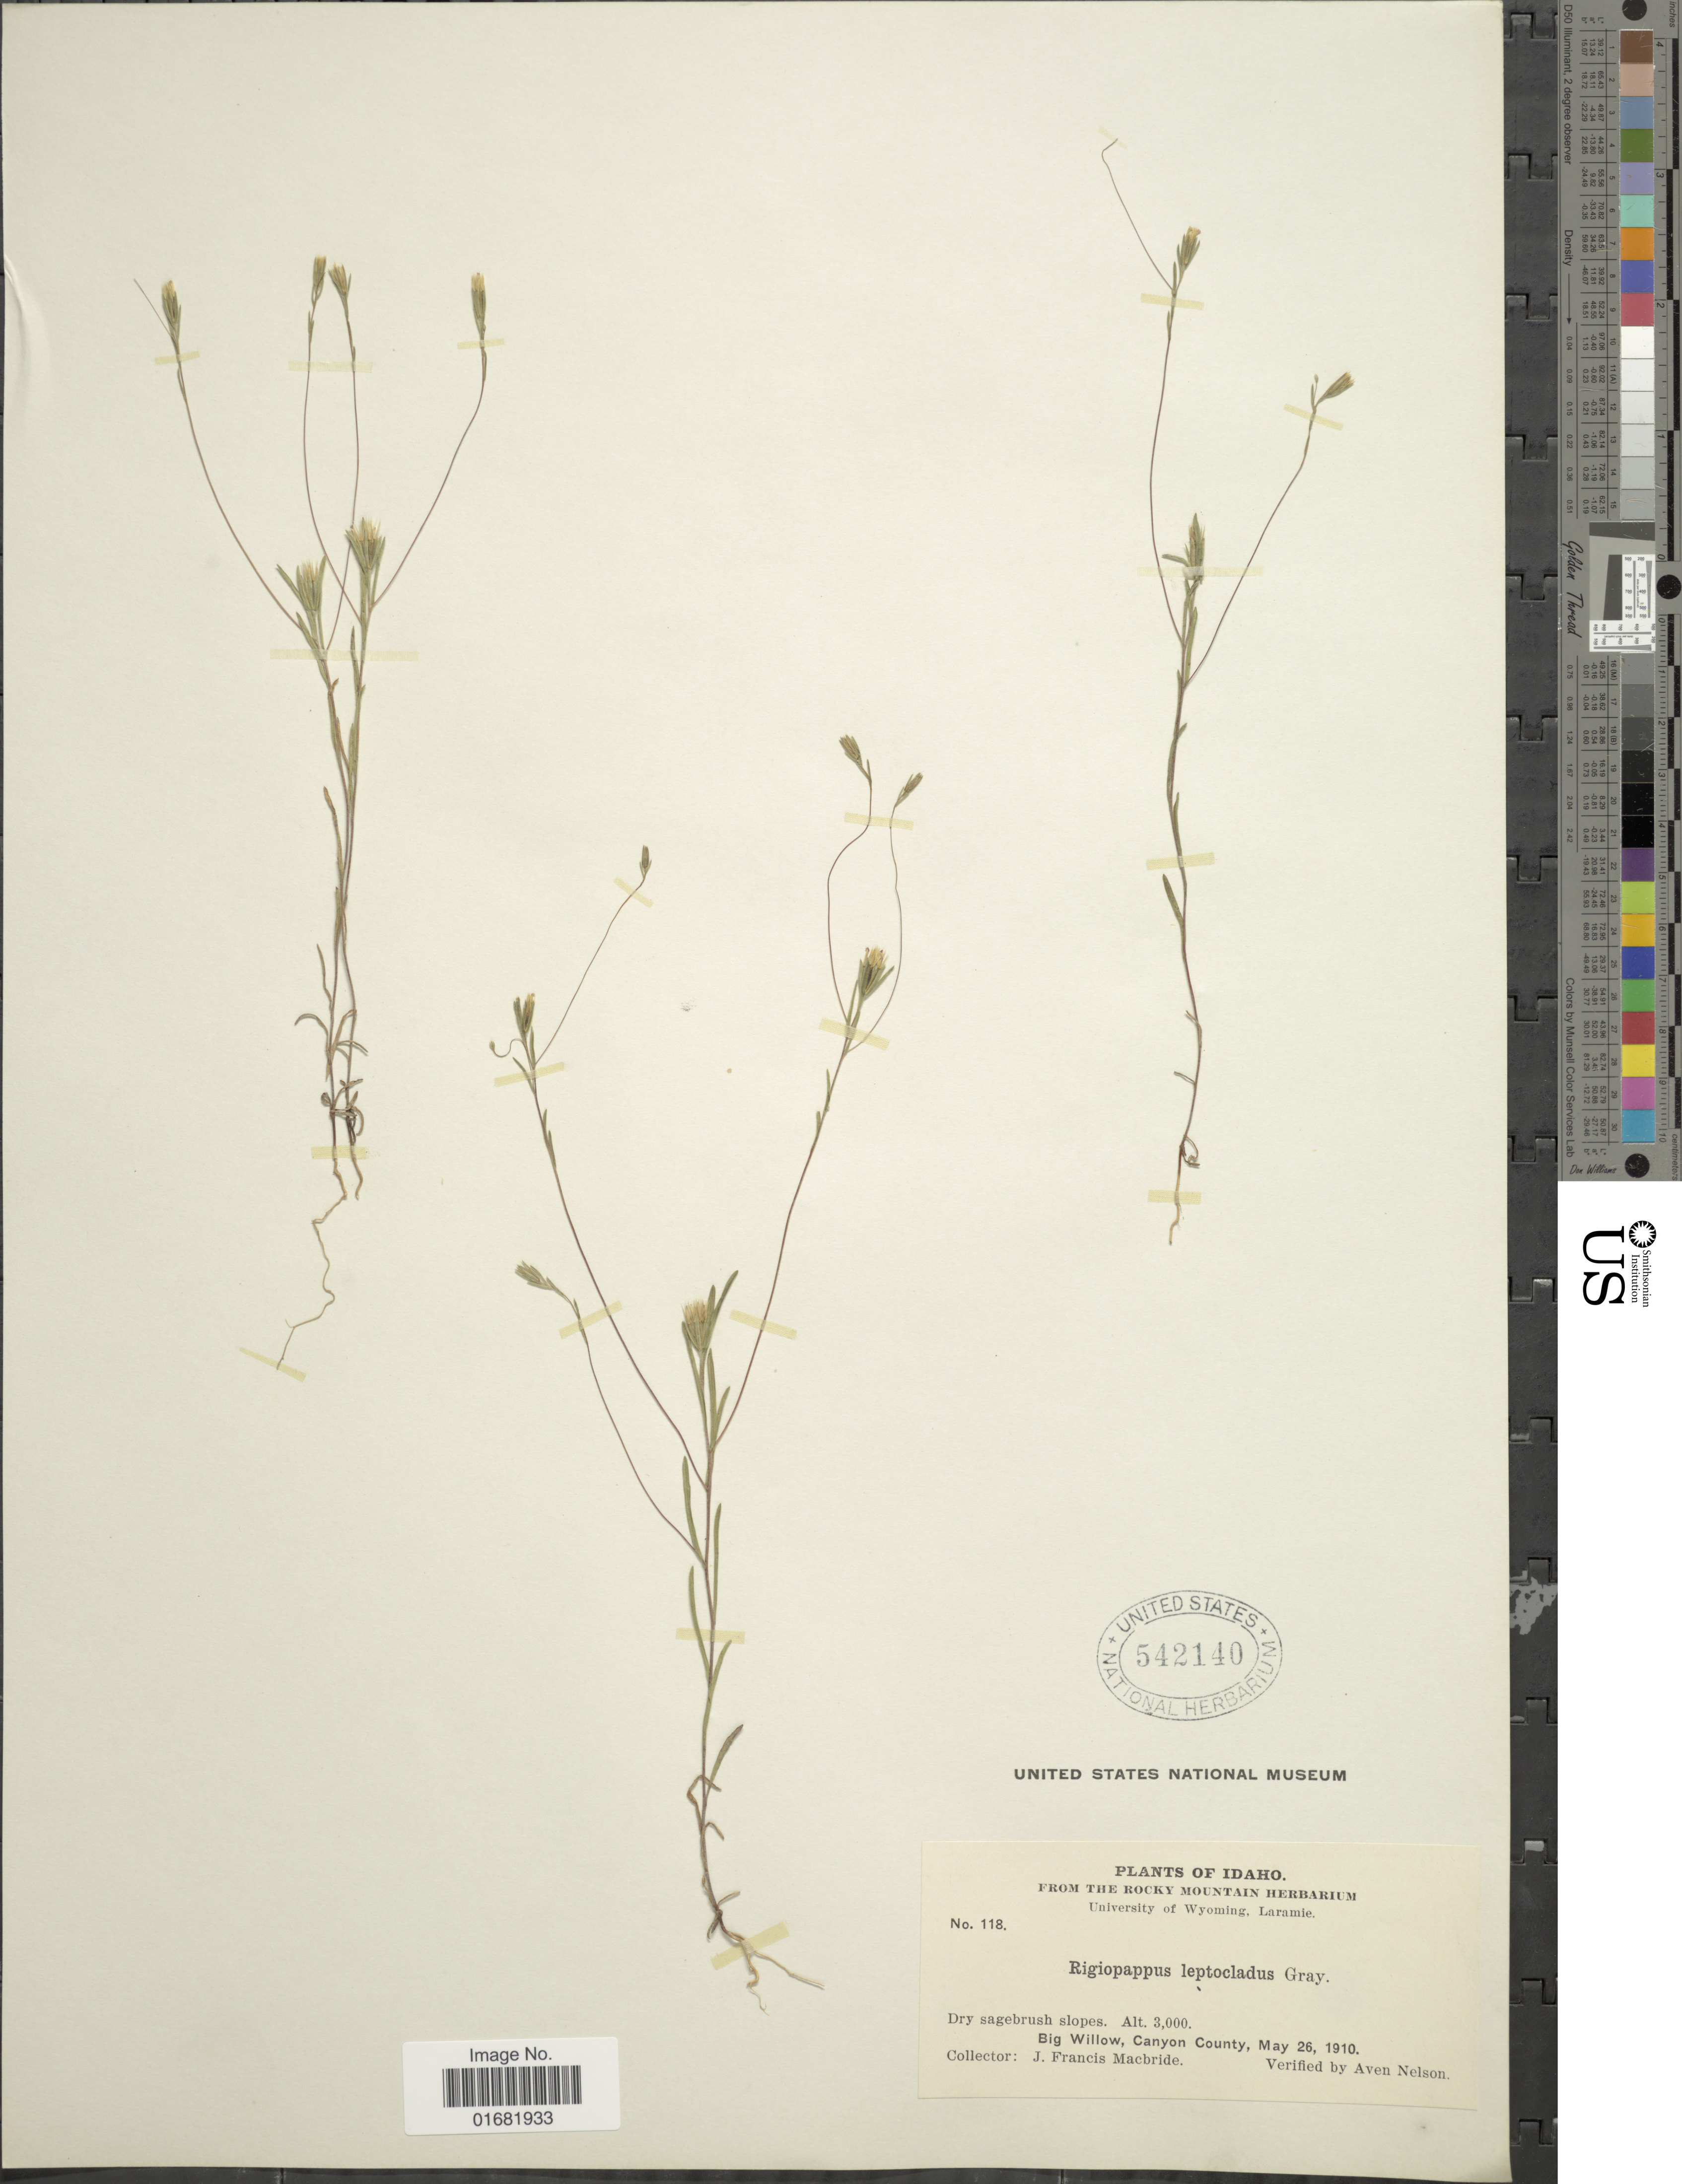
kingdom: Plantae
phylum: Tracheophyta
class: Magnoliopsida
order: Asterales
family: Asteraceae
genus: Rigiopappus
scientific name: Rigiopappus leptocladus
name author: A. Gray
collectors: J. F. Macbride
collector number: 118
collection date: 1910-05-26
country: United States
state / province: Idaho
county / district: Canyon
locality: Big Willow, Canyon County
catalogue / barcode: US 542140